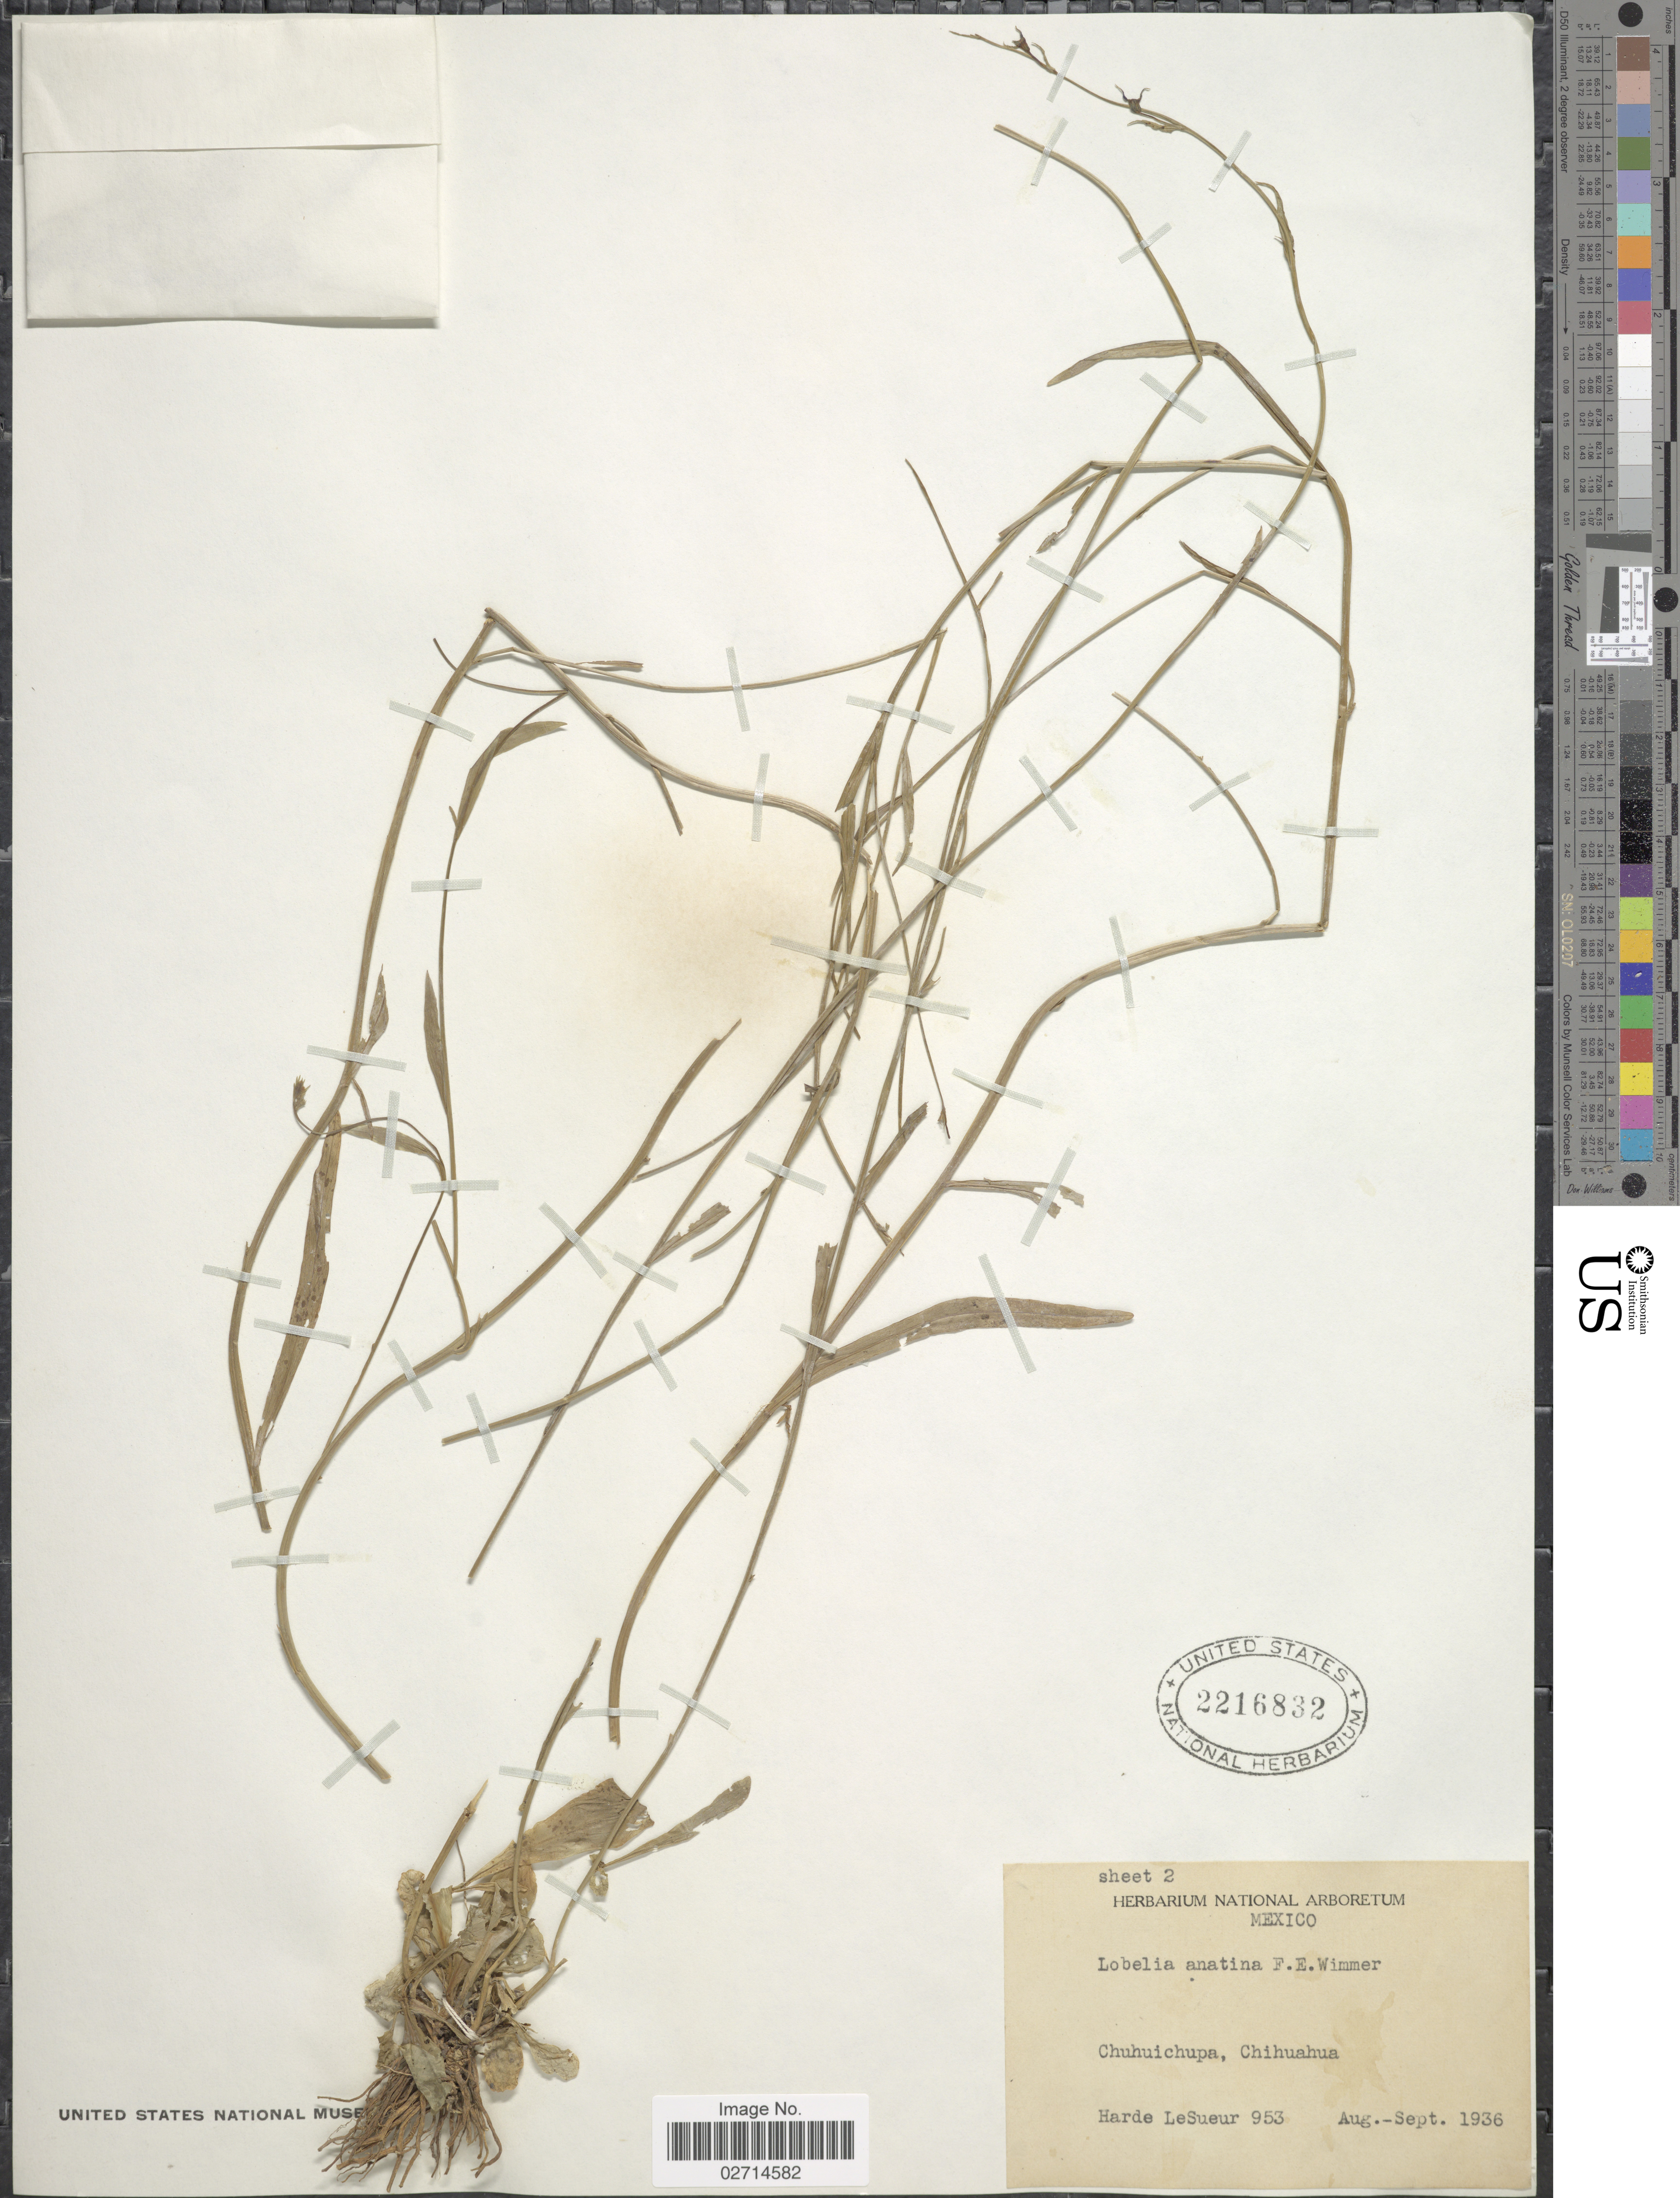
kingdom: Plantae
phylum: Tracheophyta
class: Magnoliopsida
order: Asterales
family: Campanulaceae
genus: Lobelia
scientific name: Lobelia anatina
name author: E. Wimm.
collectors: H. LeSueur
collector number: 953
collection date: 1936-08/1936-09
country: Mexico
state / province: Chihuahua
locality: Chuhuichupa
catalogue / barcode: US 2216832